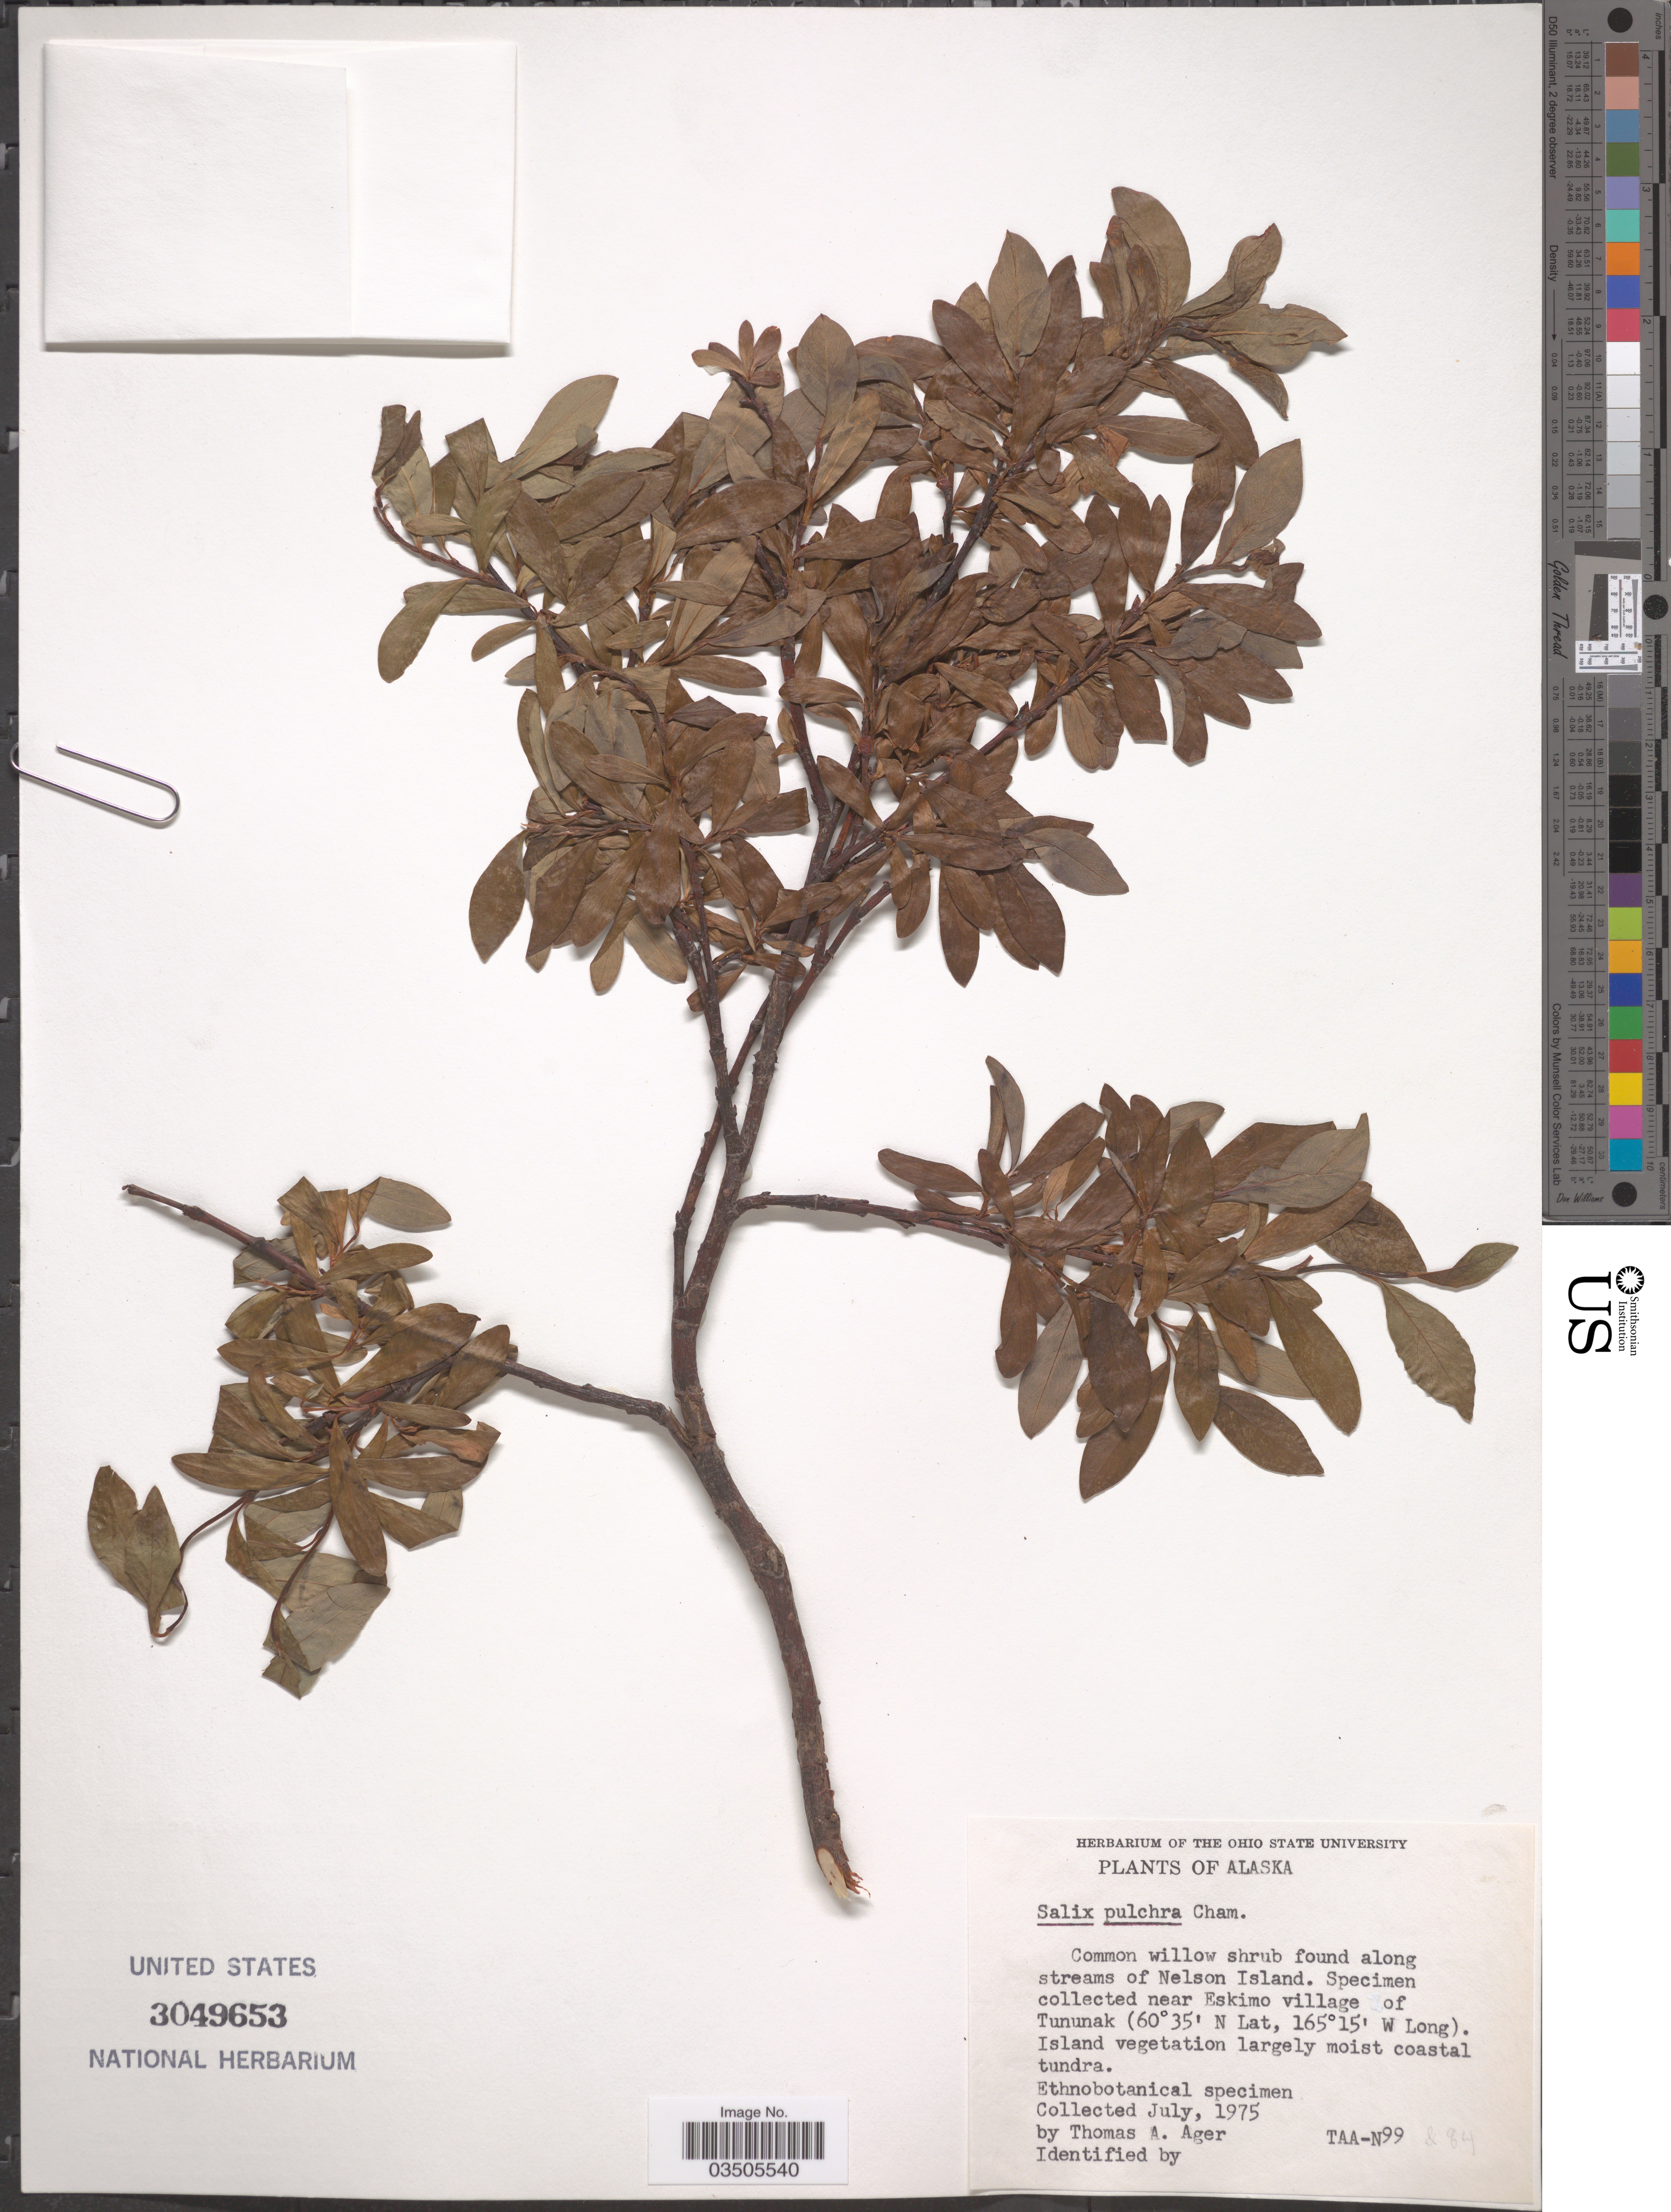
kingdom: Plantae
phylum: Tracheophyta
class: Magnoliopsida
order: Malpighiales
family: Salicaceae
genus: Salix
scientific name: Salix pulchra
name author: Cham.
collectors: T. A. Ager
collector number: TAA-N99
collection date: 1975-07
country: United States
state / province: Alaska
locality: Along streams of Nelson Island. Near Eskimo village of Tununak.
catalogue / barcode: US 3049653